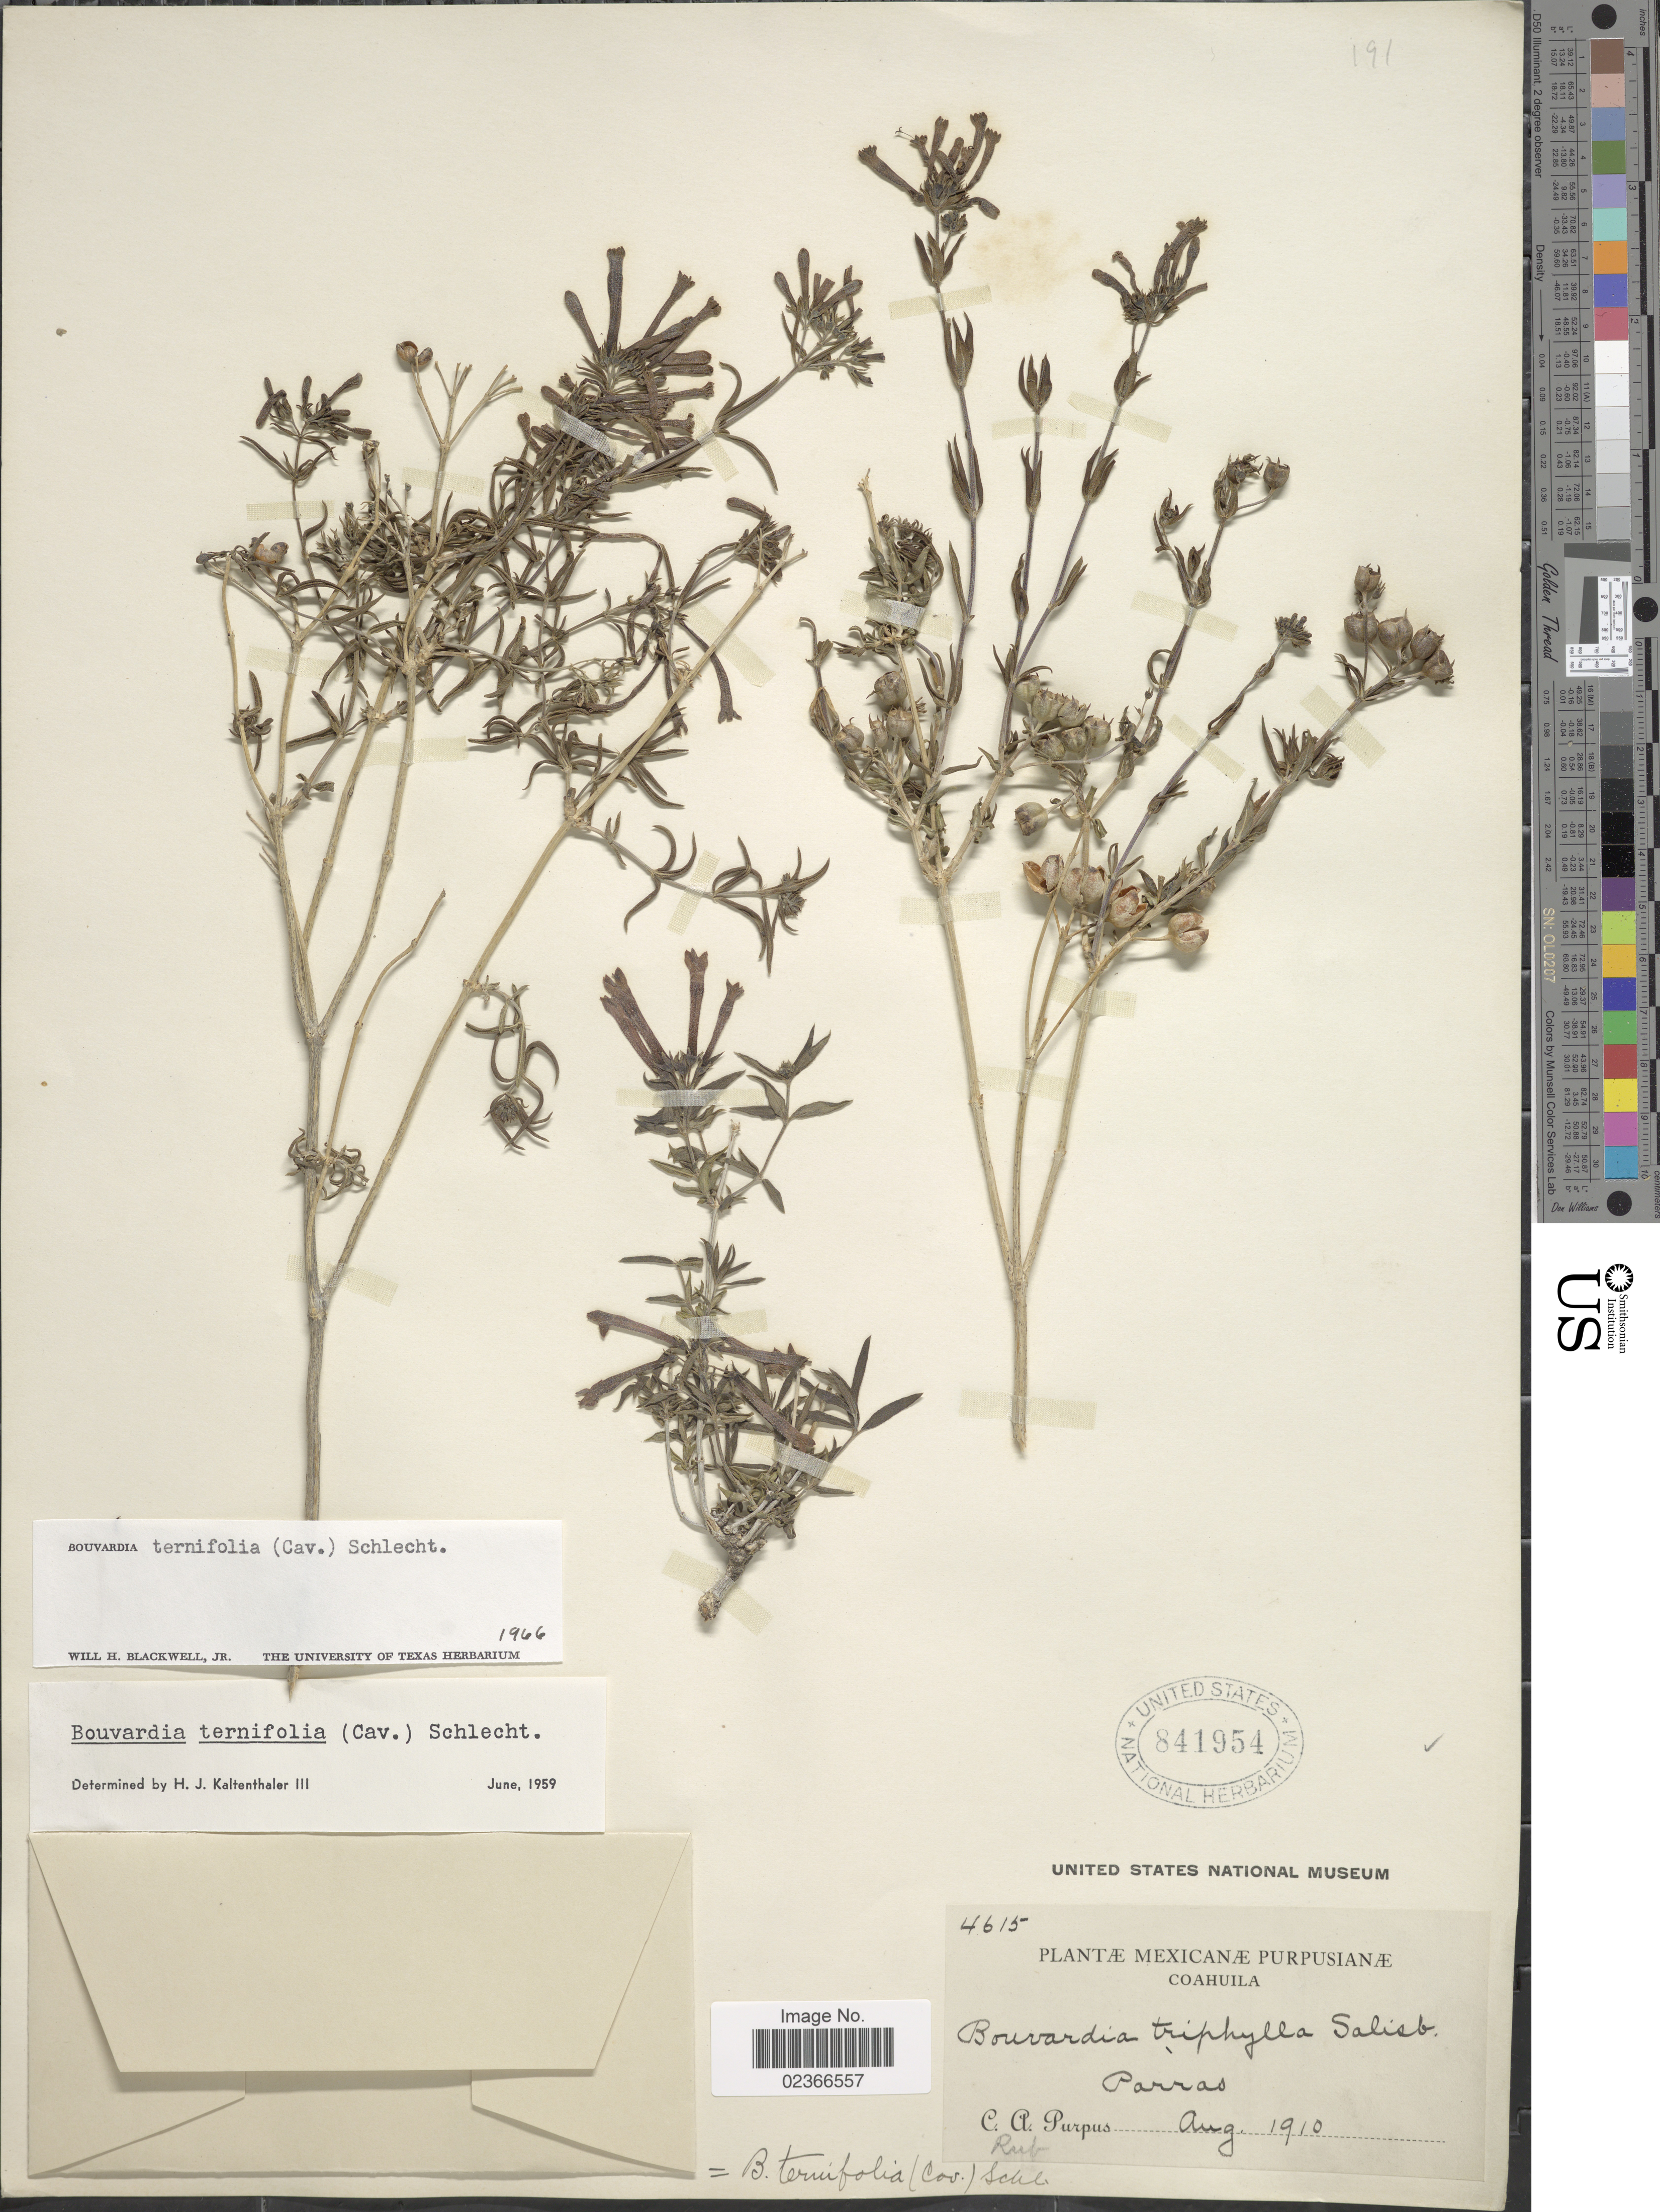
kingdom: Plantae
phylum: Tracheophyta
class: Magnoliopsida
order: Gentianales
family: Rubiaceae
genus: Bouvardia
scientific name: Bouvardia ternifolia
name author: (Cav.) Schltdl.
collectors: C. A. Purpus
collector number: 4615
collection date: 1910-08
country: Mexico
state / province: Coahuila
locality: Parras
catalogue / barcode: US 841954